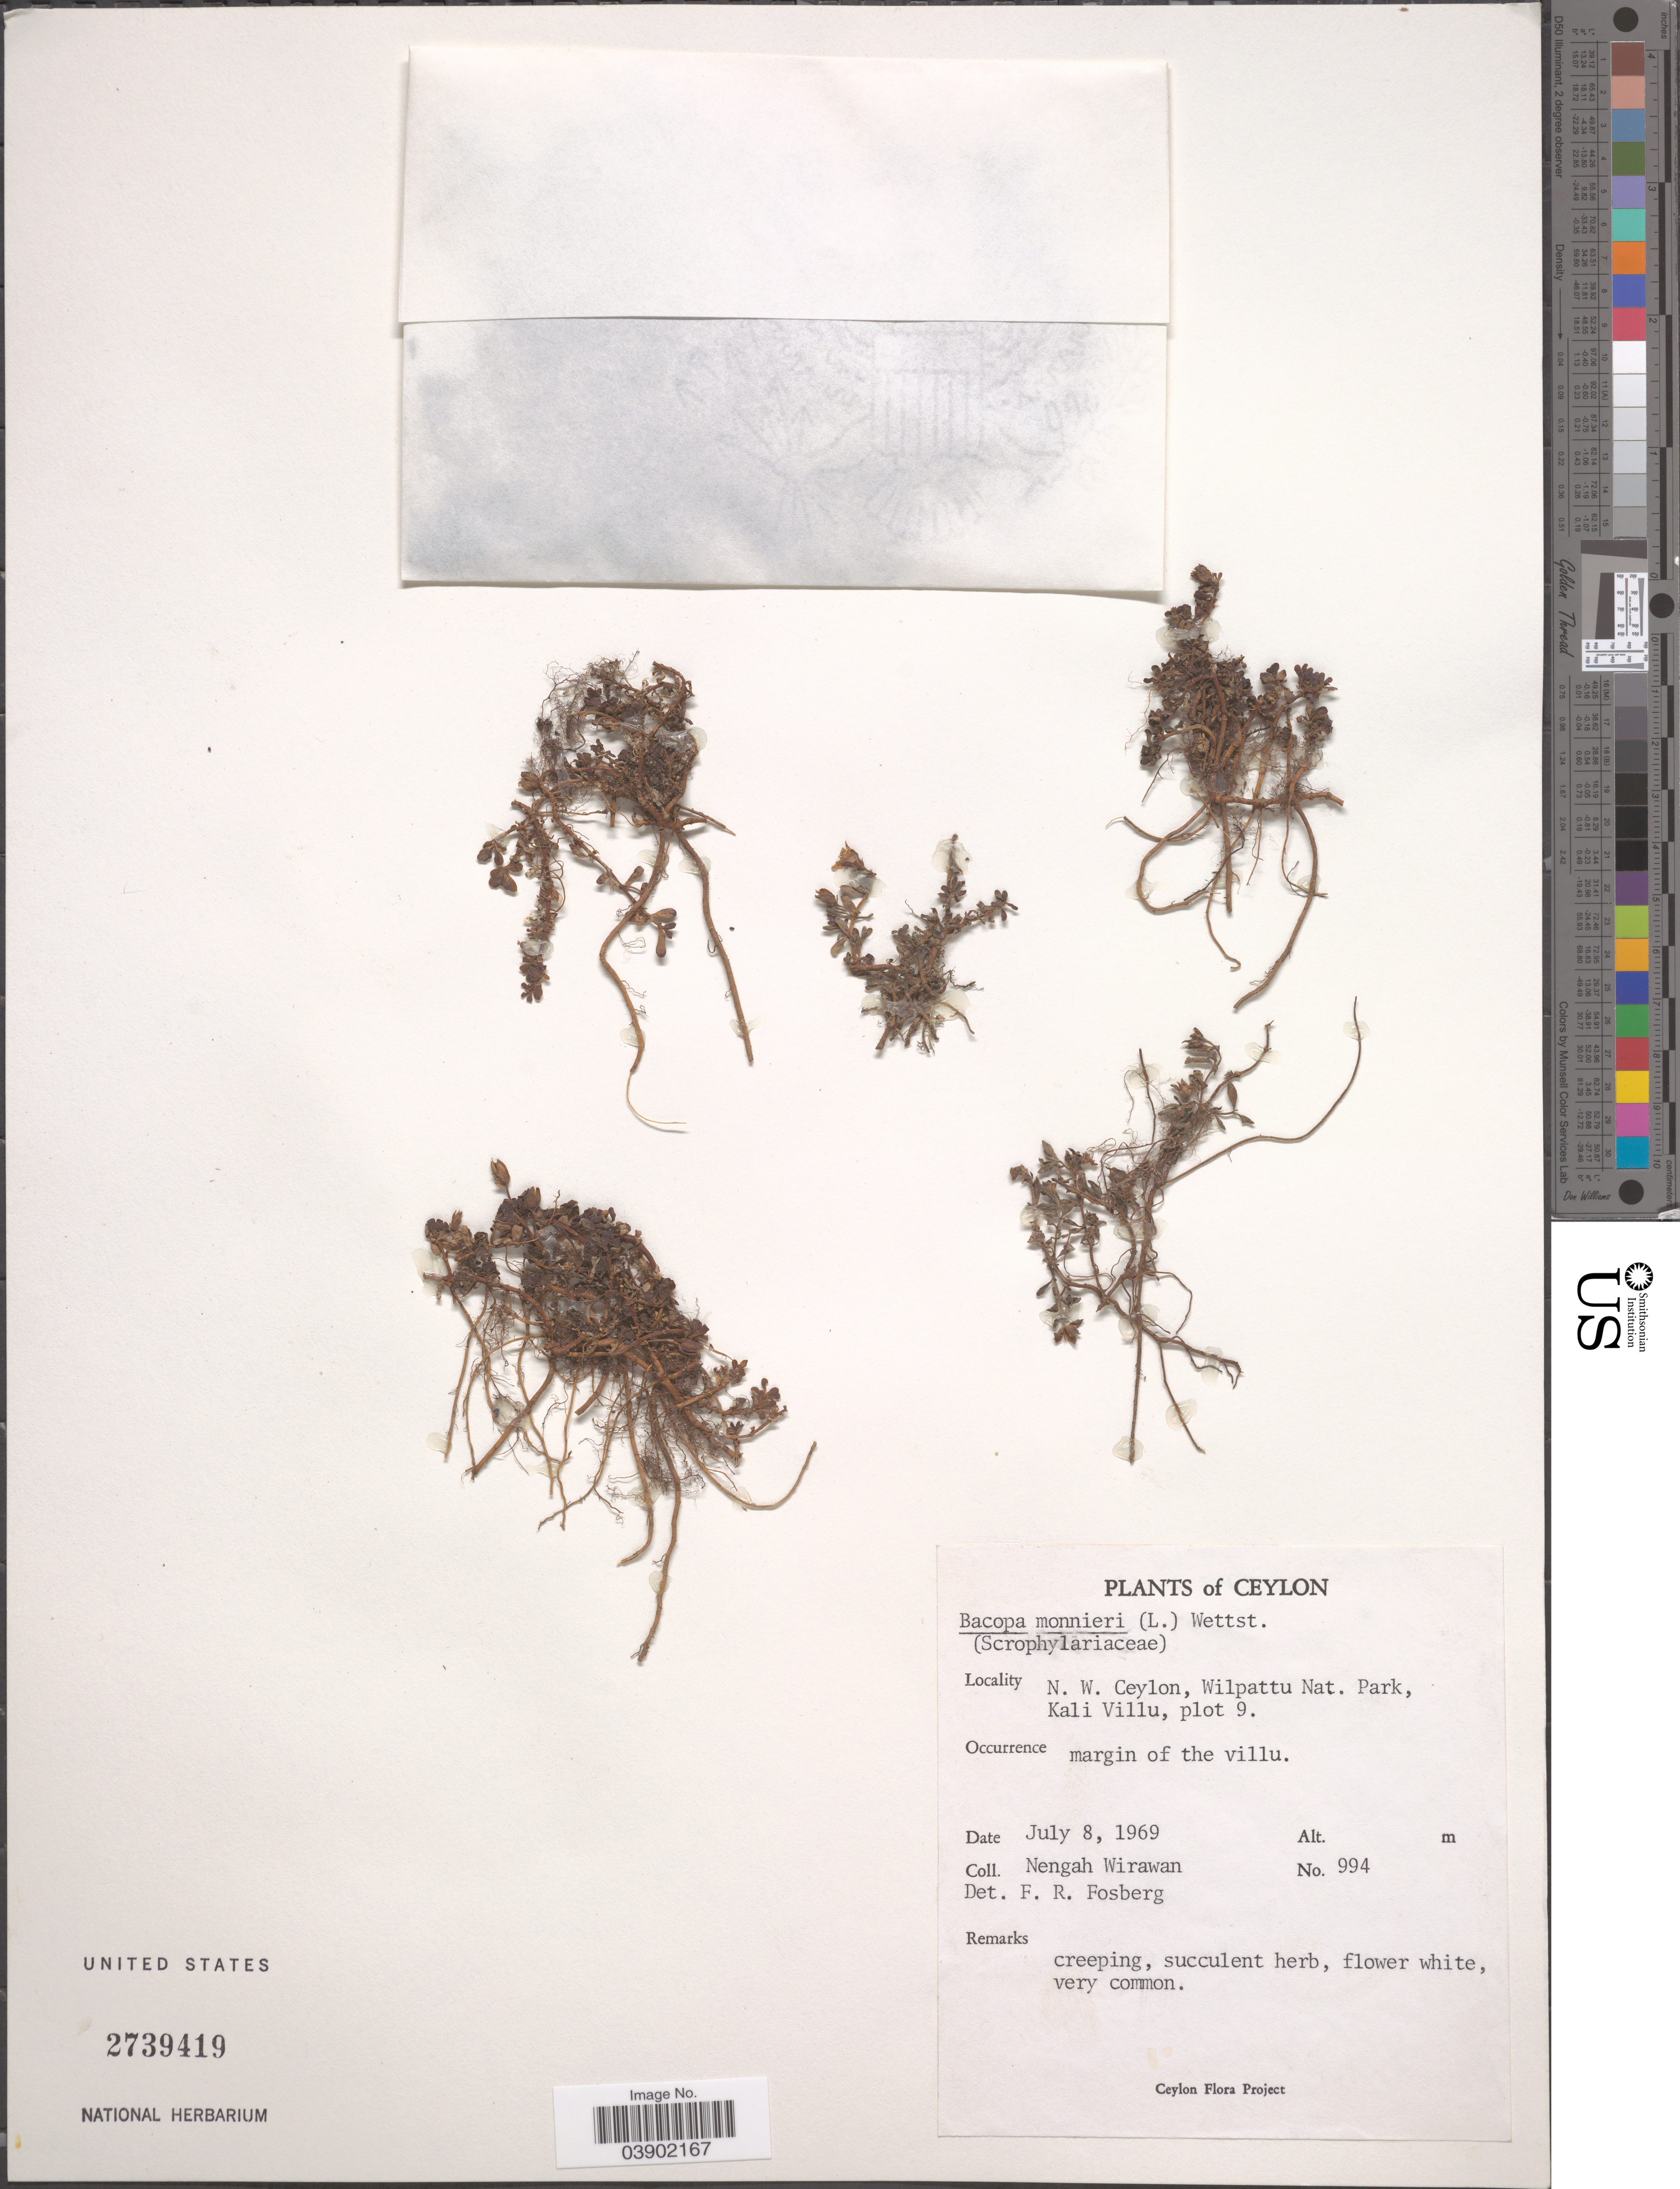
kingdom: Plantae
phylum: Tracheophyta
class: Magnoliopsida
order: Lamiales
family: Plantaginaceae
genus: Bacopa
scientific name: Bacopa monnieri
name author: (L.) Wettst.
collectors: N. Wirawan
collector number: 994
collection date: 1969-07-08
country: Sri Lanka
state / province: North Western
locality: Ceylon. N. W. Ceylon, Wilpattu Nat. Park, Kali Villu, plot 9. Margin of the villu.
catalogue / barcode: US 2739419